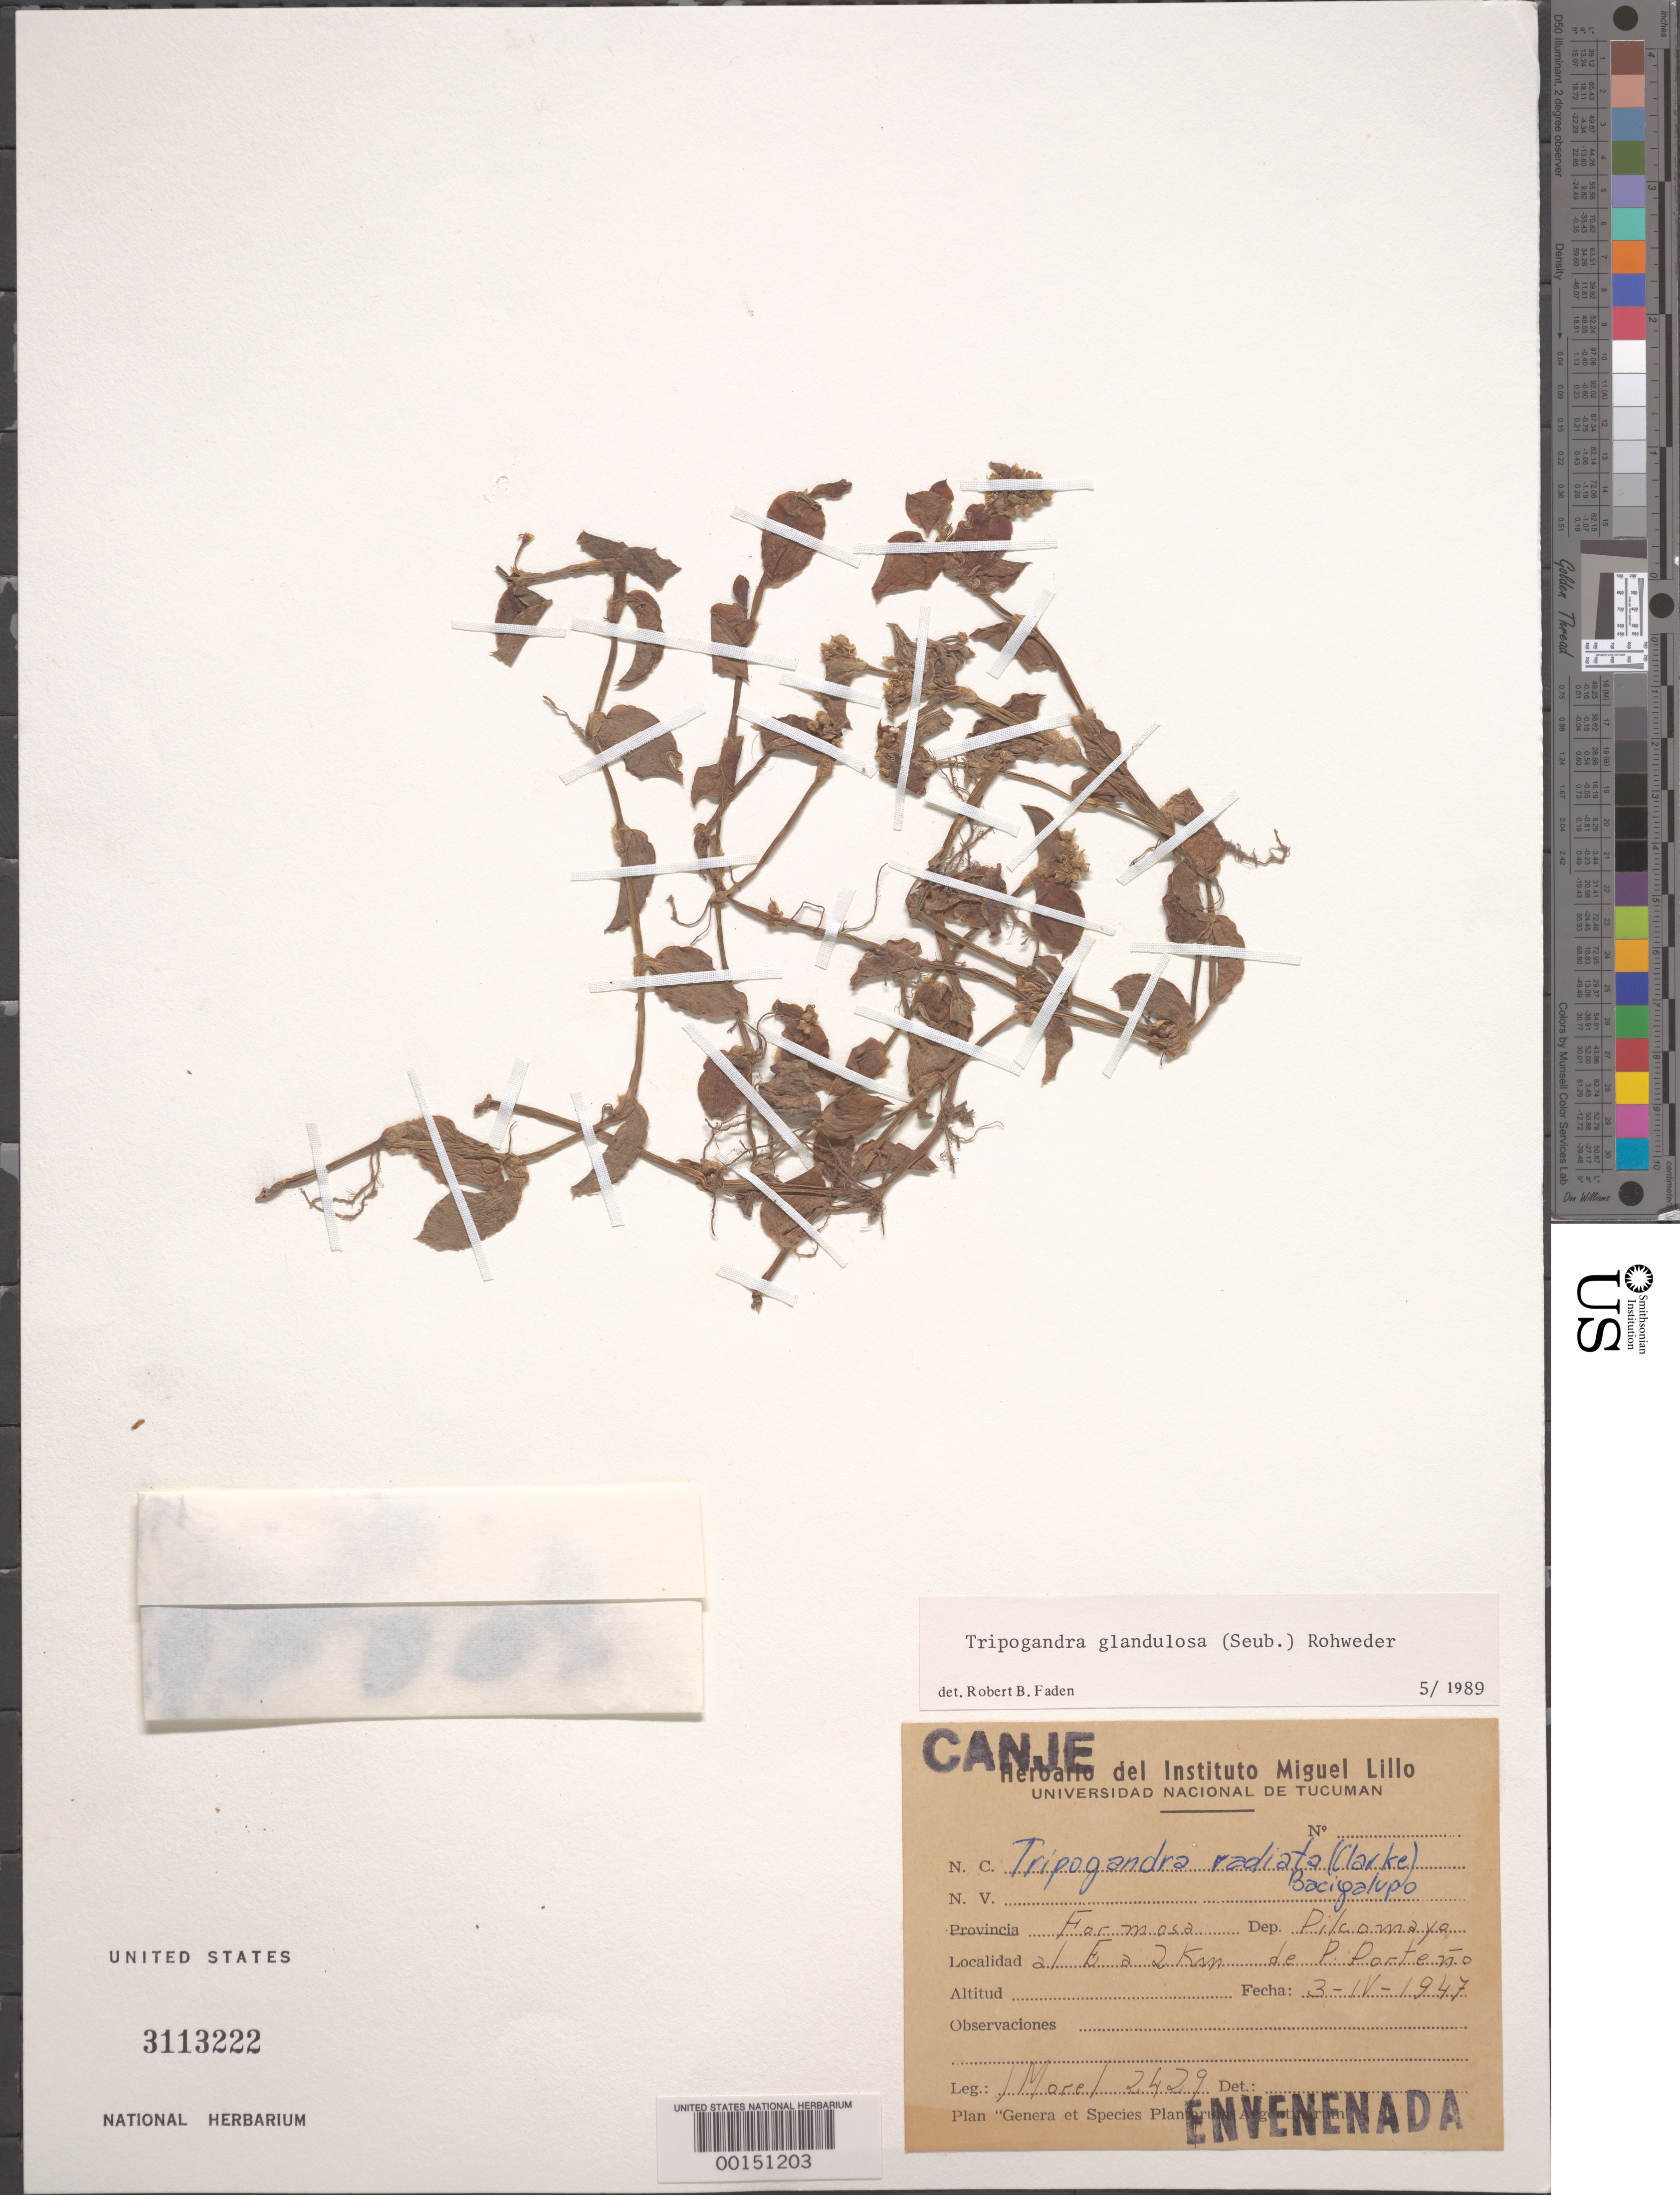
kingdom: Plantae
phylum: Tracheophyta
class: Liliopsida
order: Commelinales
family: Commelinaceae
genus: Tripogandra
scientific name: Tripogandra glandulosa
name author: (Seub.) Rohweder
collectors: I. Morel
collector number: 2429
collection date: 1947-04-03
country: Argentina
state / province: Formosa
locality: Dep. Pilcomayo. al E a 2 Km de P. Porteño.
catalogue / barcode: US 3113222